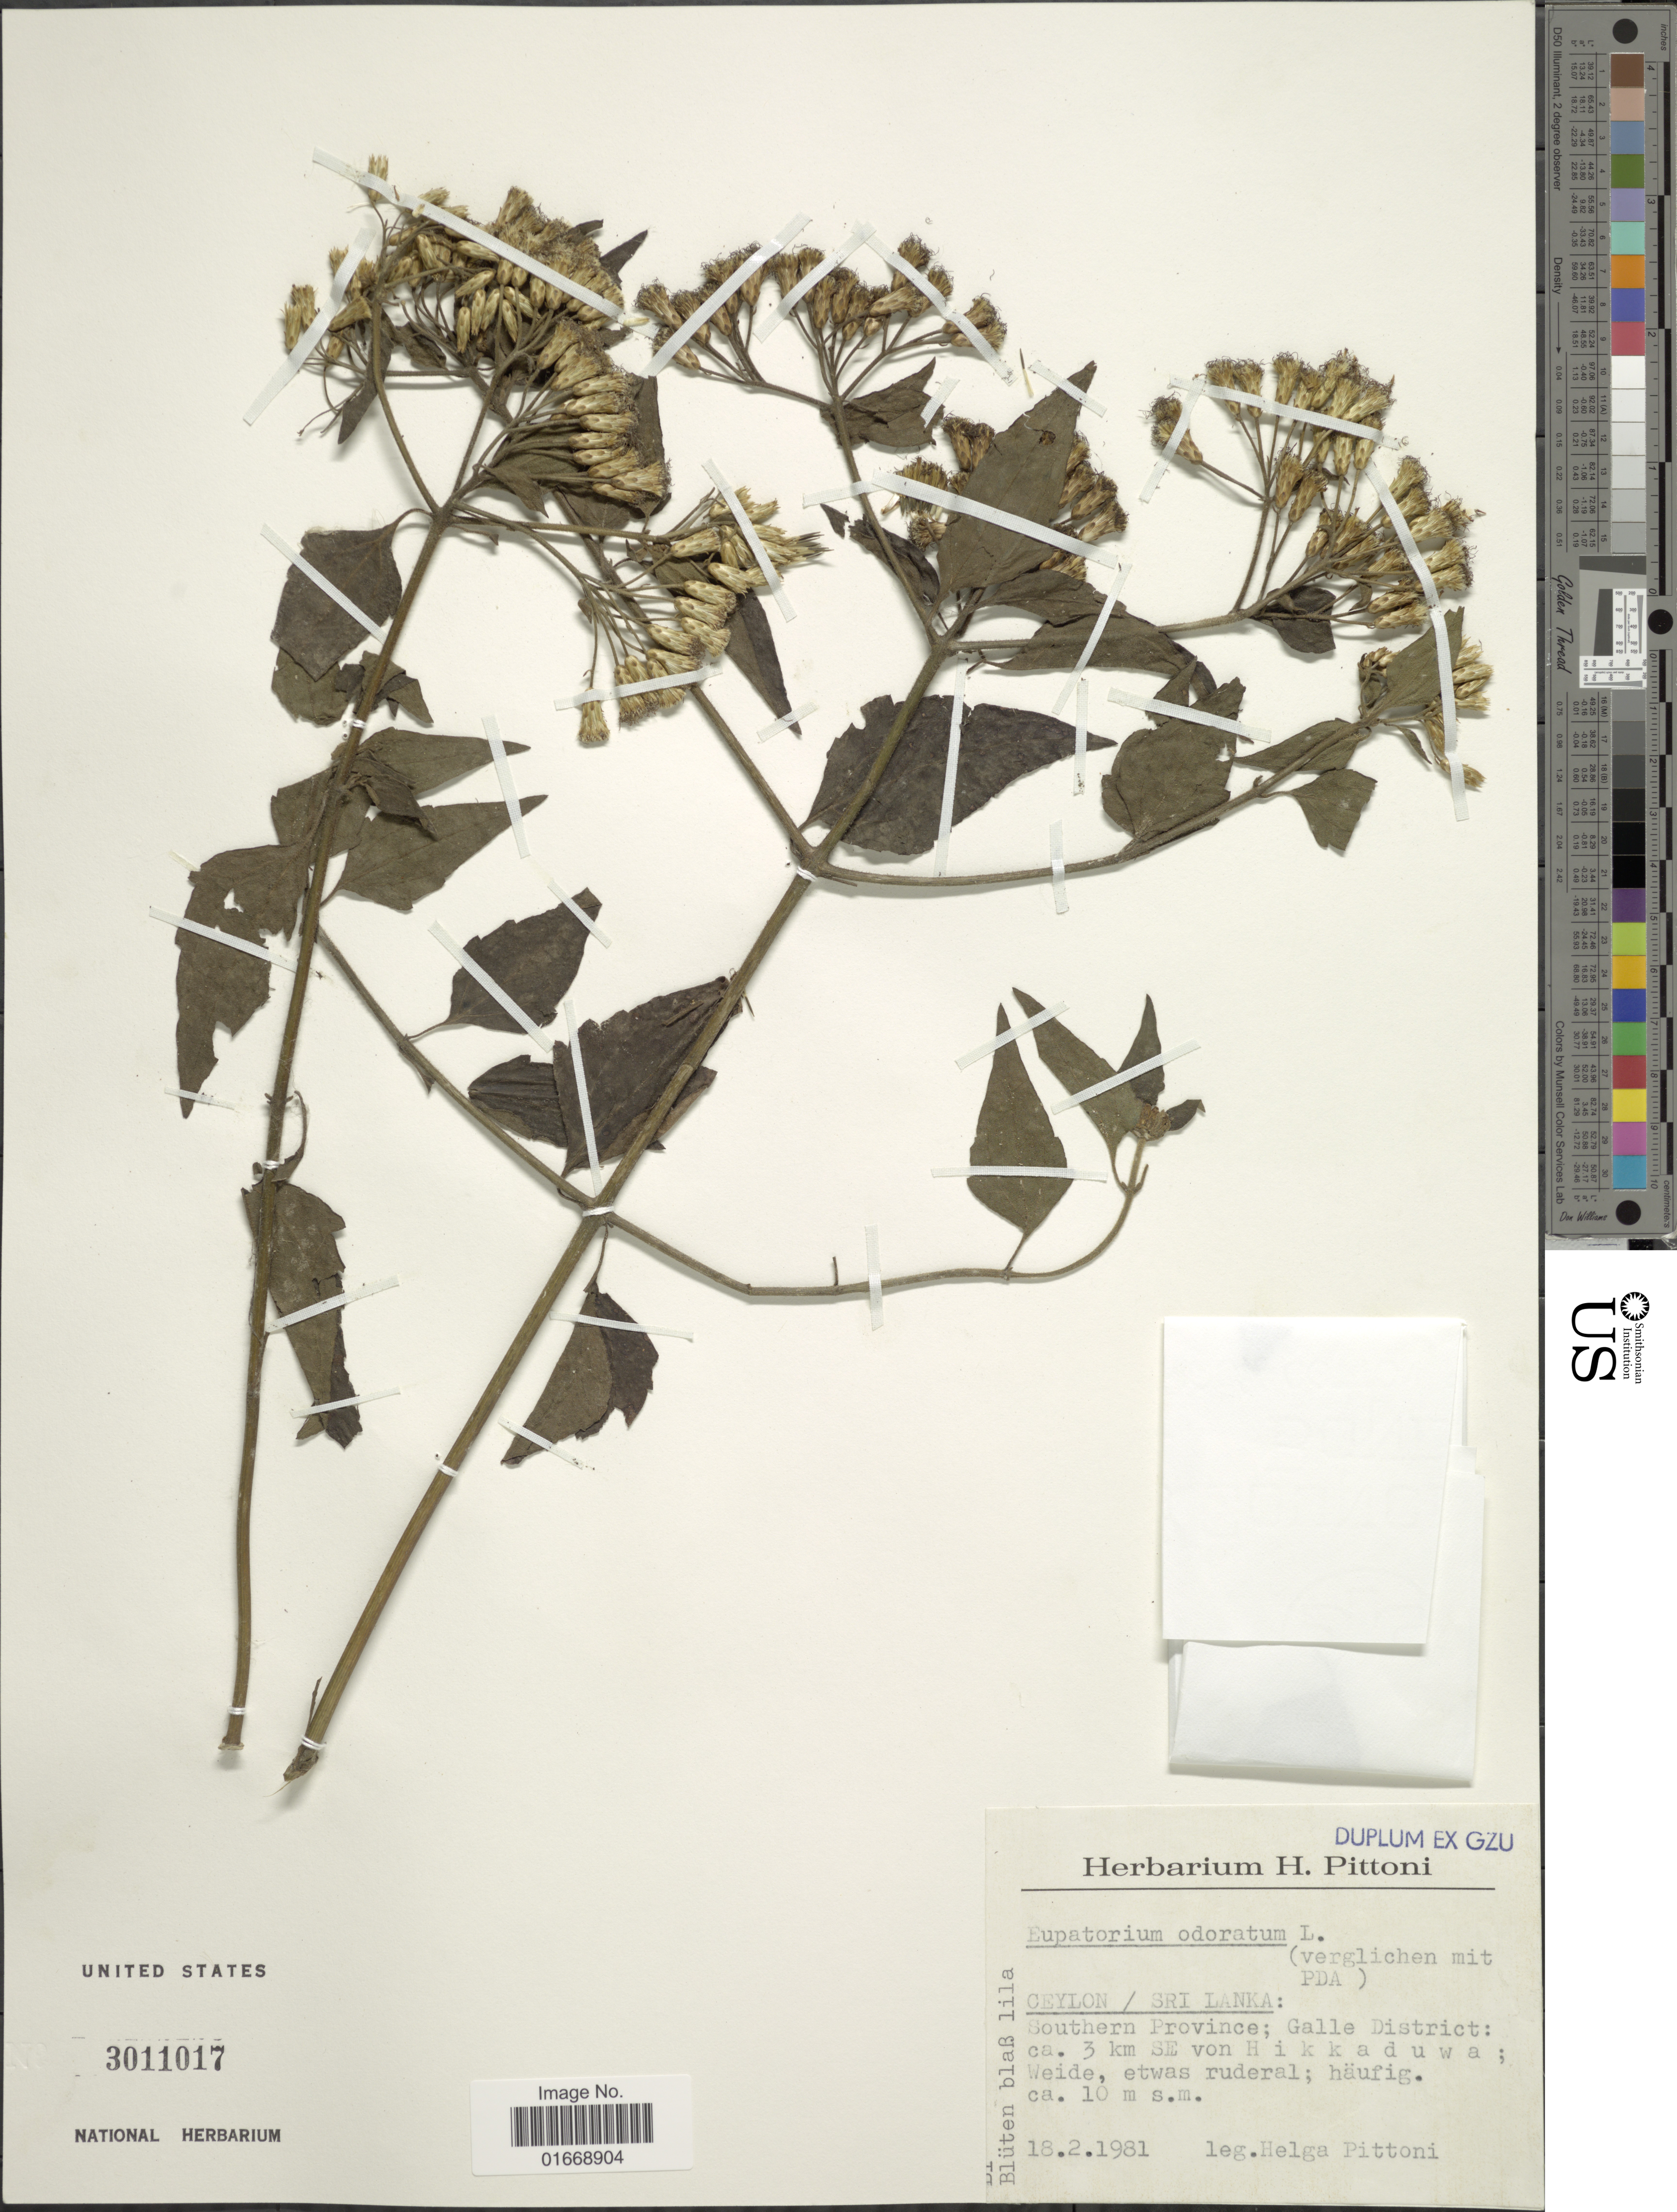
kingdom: Plantae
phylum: Tracheophyta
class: Magnoliopsida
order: Asterales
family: Asteraceae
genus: Chromolaena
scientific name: Chromolaena odorata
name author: (L.) R.M. King & H. Rob.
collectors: H. Pittoni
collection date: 1981-02-18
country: Sri Lanka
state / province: Southern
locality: Ceylon, Galle District, ca 3 km SE von Hikkkaduwa Weide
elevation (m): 10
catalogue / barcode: US 3011017